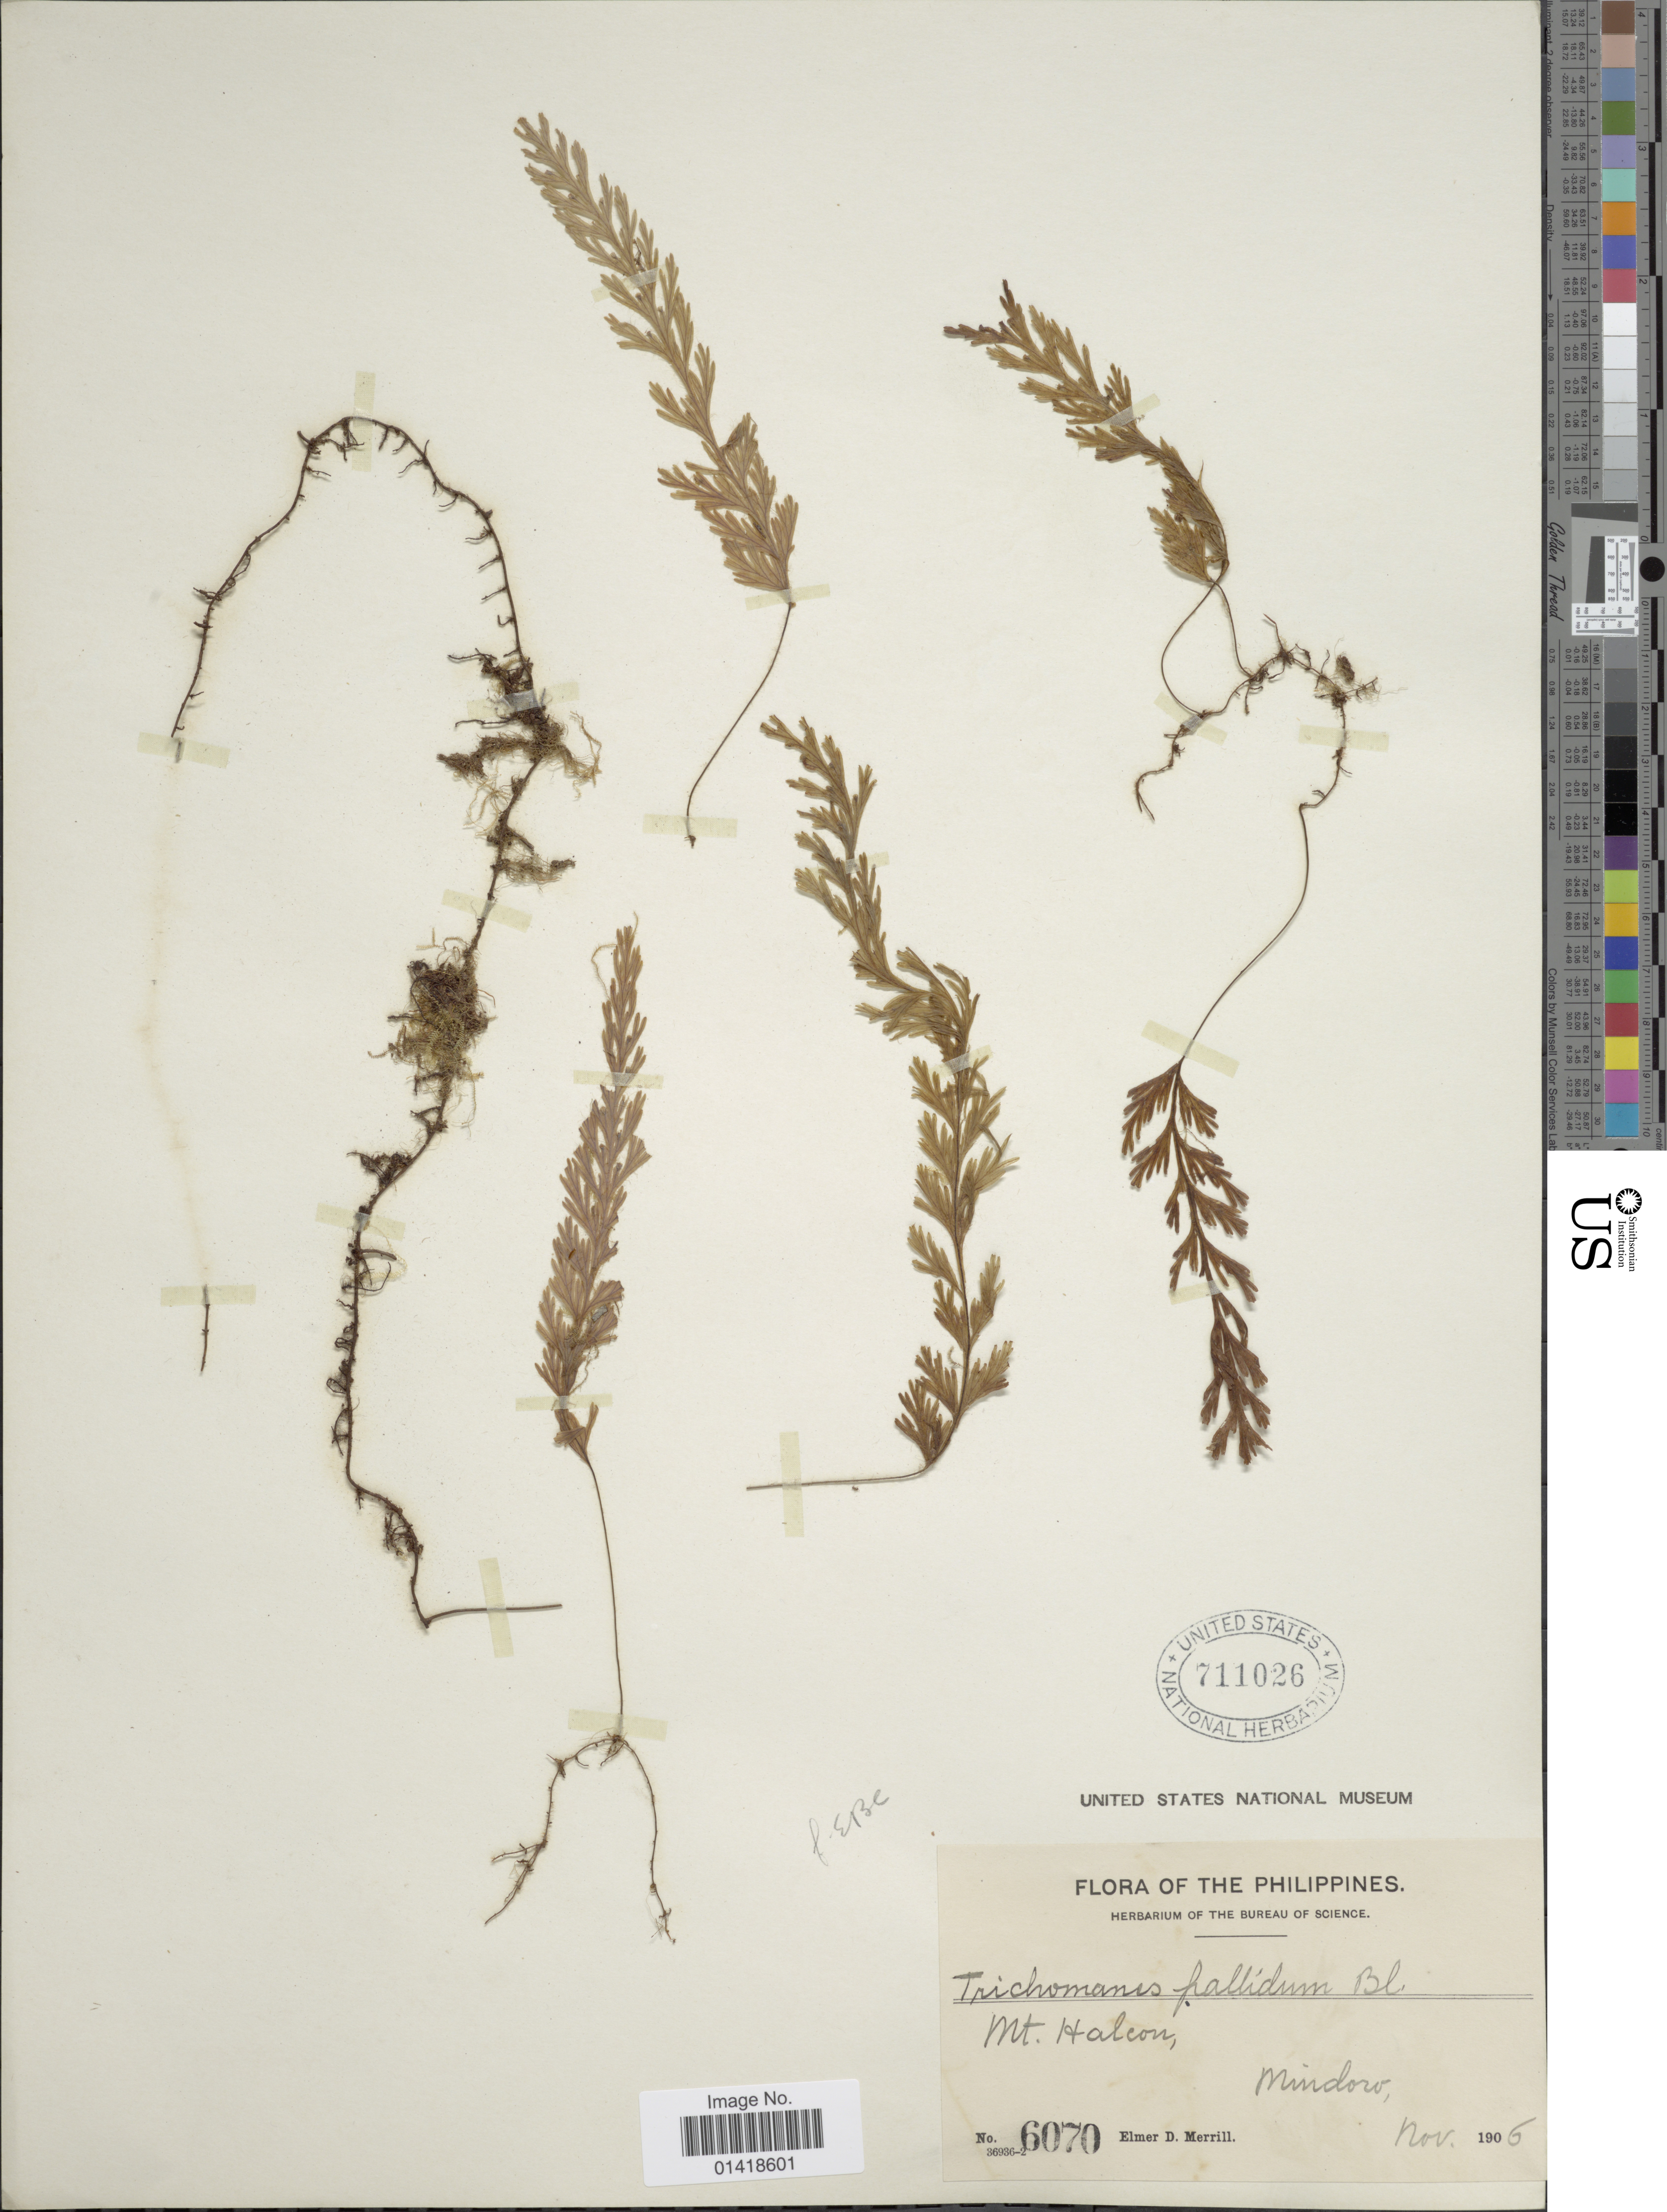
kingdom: Plantae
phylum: Tracheophyta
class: Polypodiopsida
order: Hymenophyllales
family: Hymenophyllaceae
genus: Hymenophyllum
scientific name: Hymenophyllum pallidum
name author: (Blume) Ebihara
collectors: E. D. Merrill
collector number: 6070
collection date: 1906-11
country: Philippines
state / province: Mimaropa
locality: The Philippines. Mt. Halcon, Mindoro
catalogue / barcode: US 711026